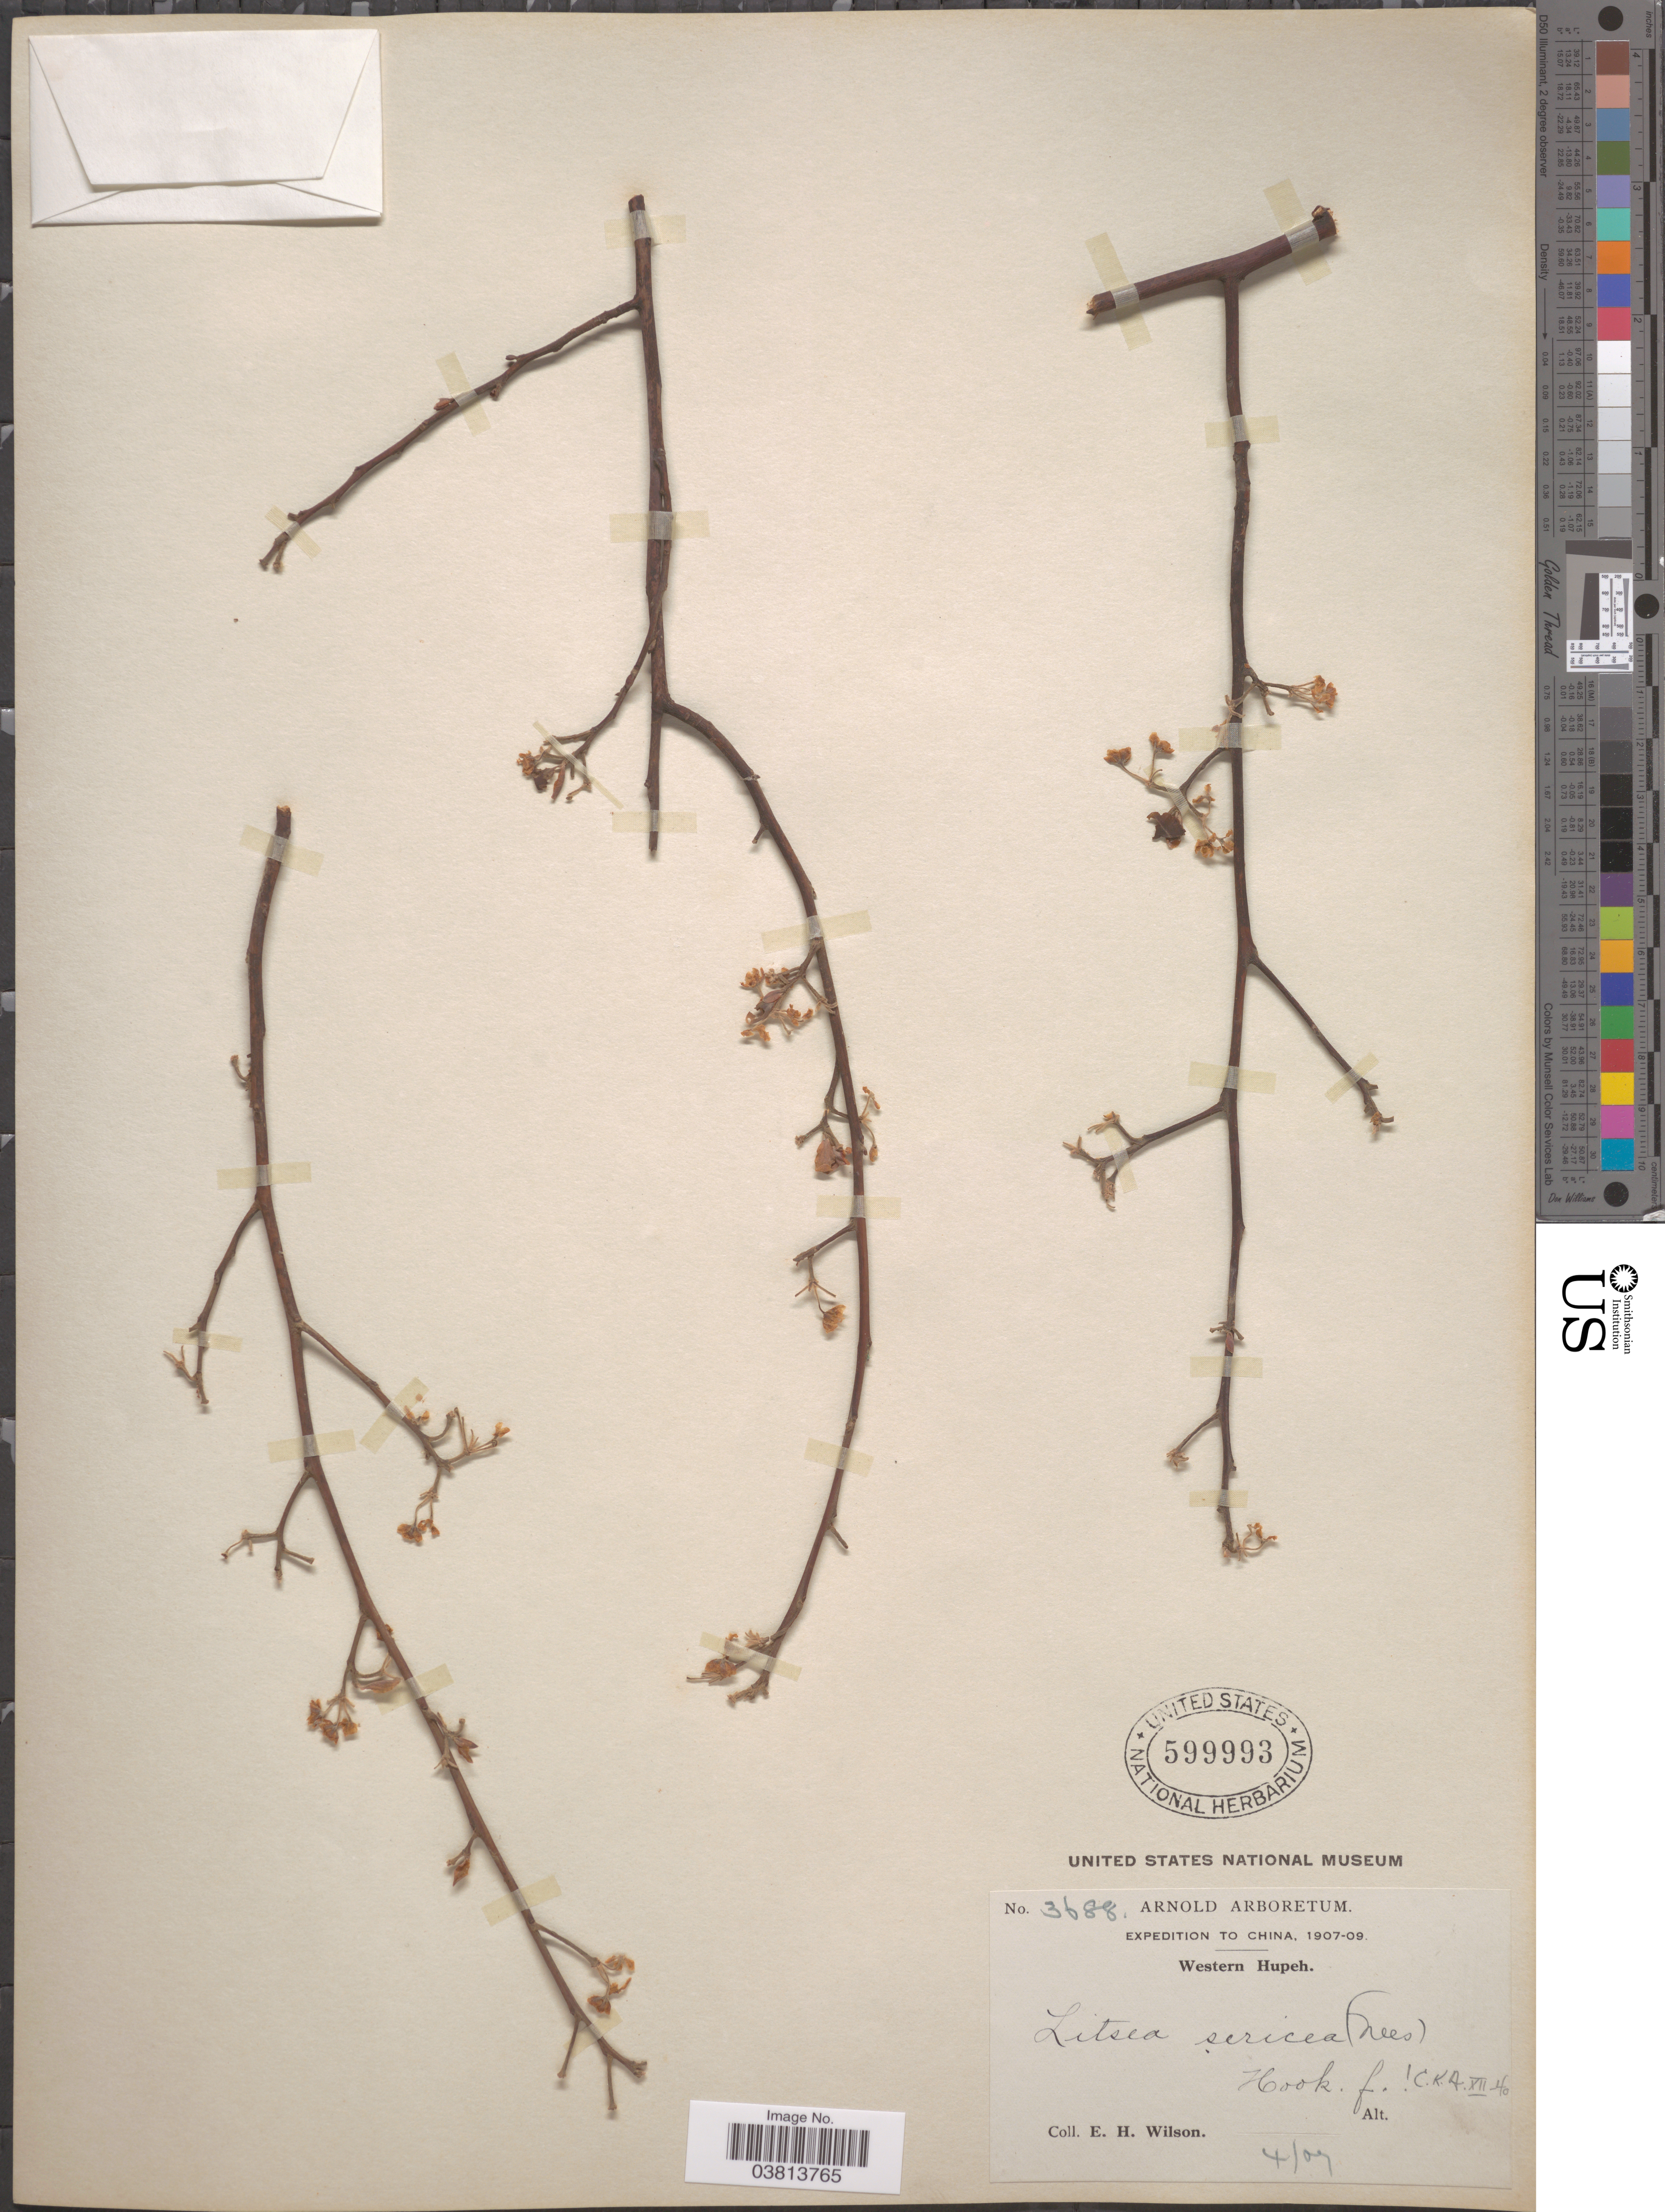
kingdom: Plantae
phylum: Tracheophyta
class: Magnoliopsida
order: Laurales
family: Lauraceae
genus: Litsea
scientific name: Litsea sericea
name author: (Wall. ex Nees) Hook. f.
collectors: E. Wilson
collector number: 3688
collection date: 1907-04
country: China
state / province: Hubei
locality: Western Hupeh.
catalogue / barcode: US 599993